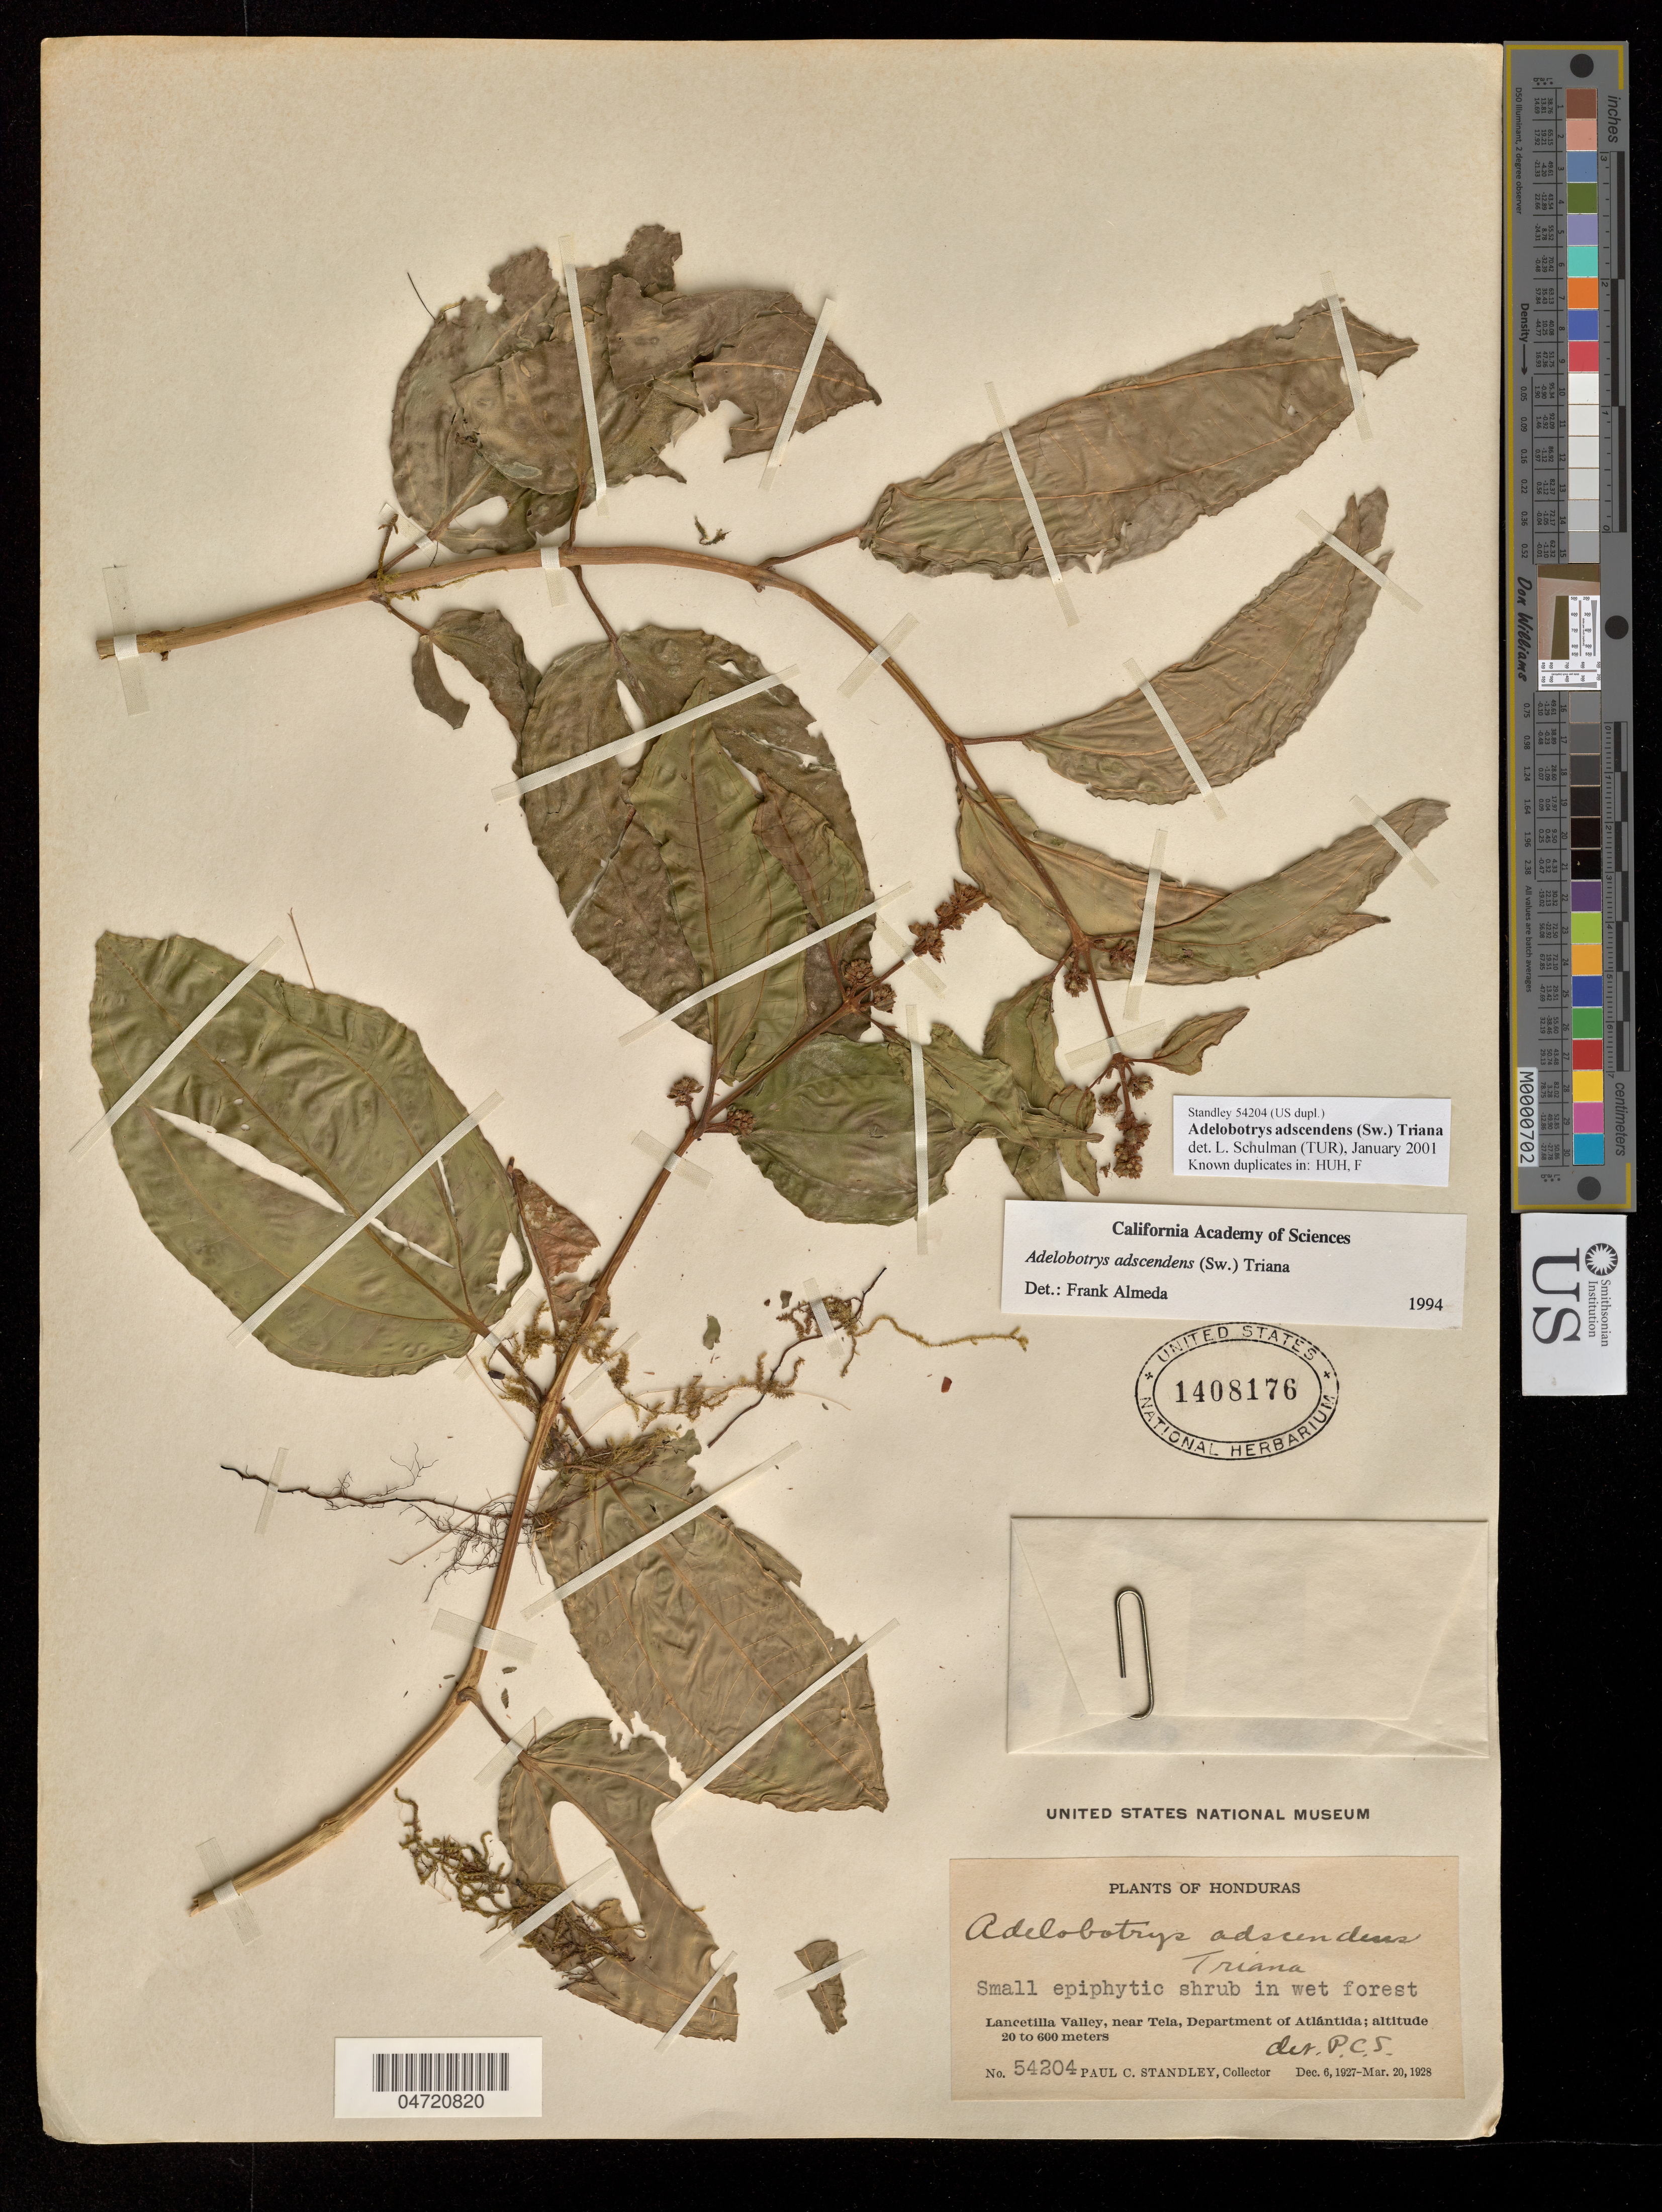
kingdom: Plantae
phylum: Tracheophyta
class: Magnoliopsida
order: Myrtales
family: Melastomataceae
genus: Adelobotrys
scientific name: Adelobotrys adscendens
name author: (Sw.) Triana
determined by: Schulman, Leif, (TUR), University of Turku (FINLAND)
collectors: P. C. Standley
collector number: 54204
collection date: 1927-12-06/1928-03-20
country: Honduras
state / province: Atlántida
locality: Lancetilla Valley, near Tela.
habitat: In wet forest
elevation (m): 20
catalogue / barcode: US 1408176